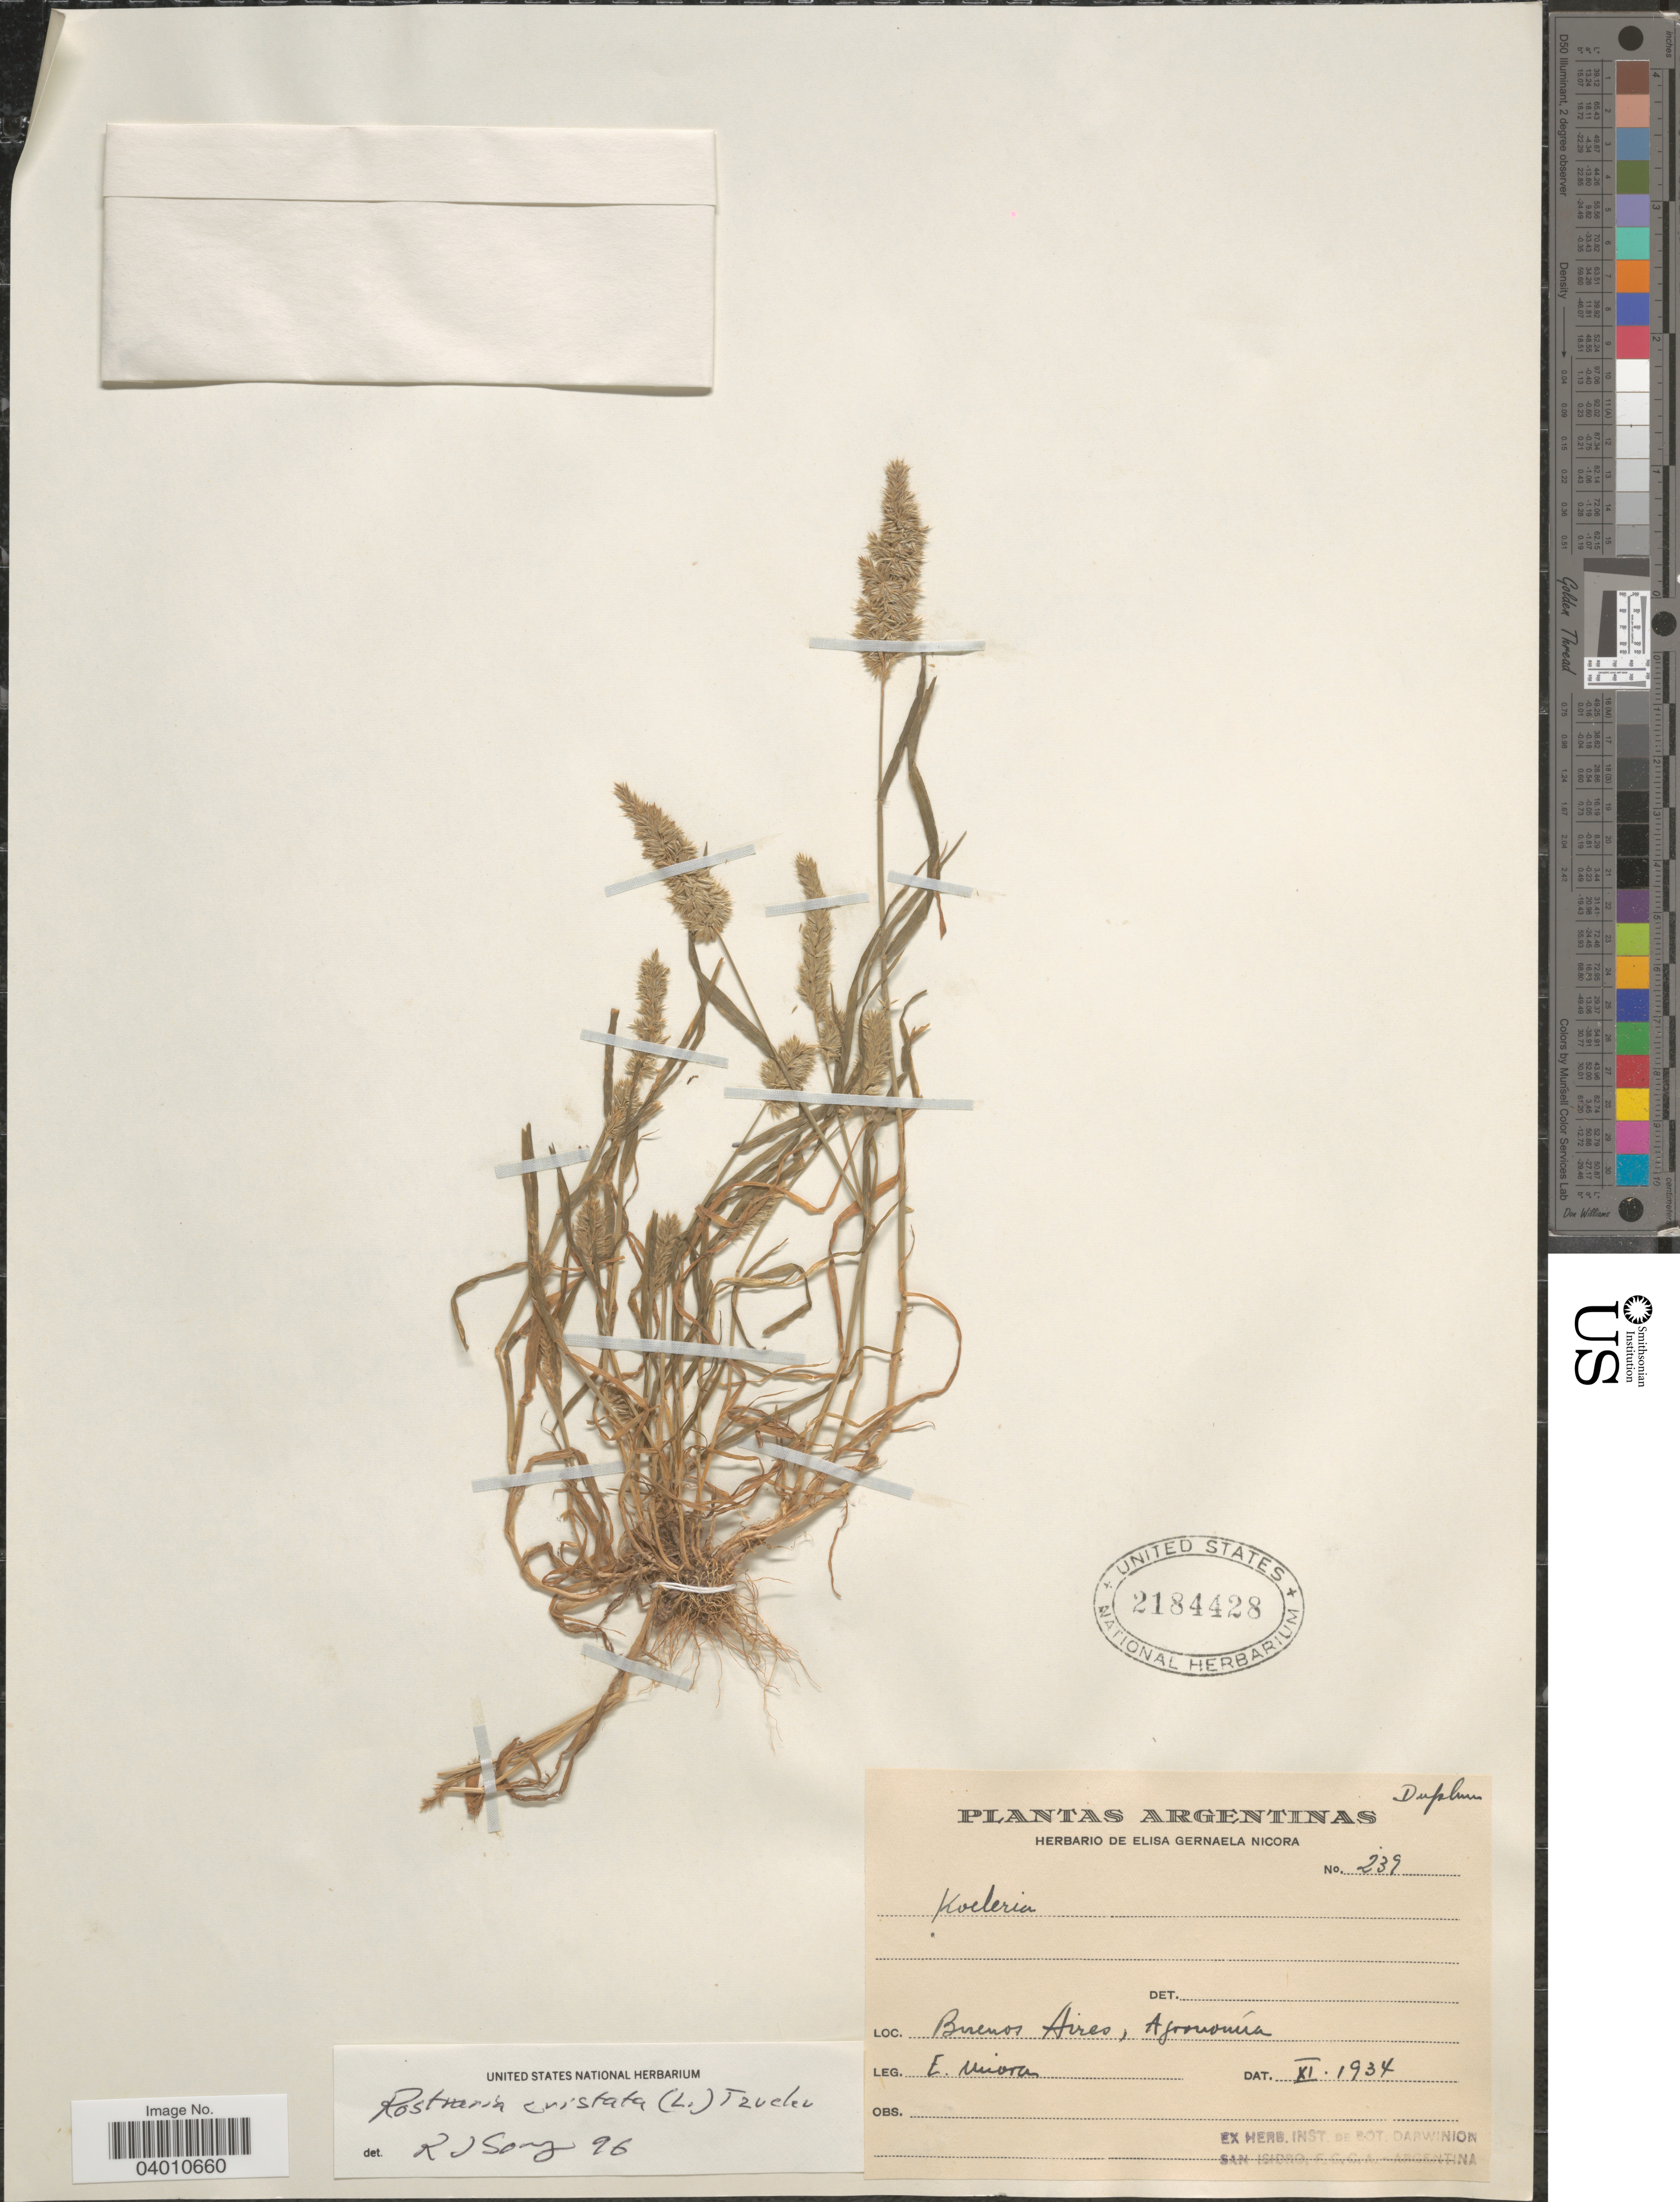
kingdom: Plantae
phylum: Tracheophyta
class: Liliopsida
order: Poales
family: Poaceae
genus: Rostraria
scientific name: Rostraria cristata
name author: (L.) Tzvelev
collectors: E. G. Nicora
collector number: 239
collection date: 1934-11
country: Argentina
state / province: Buenos Aires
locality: Agronomía.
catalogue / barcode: US 2184428